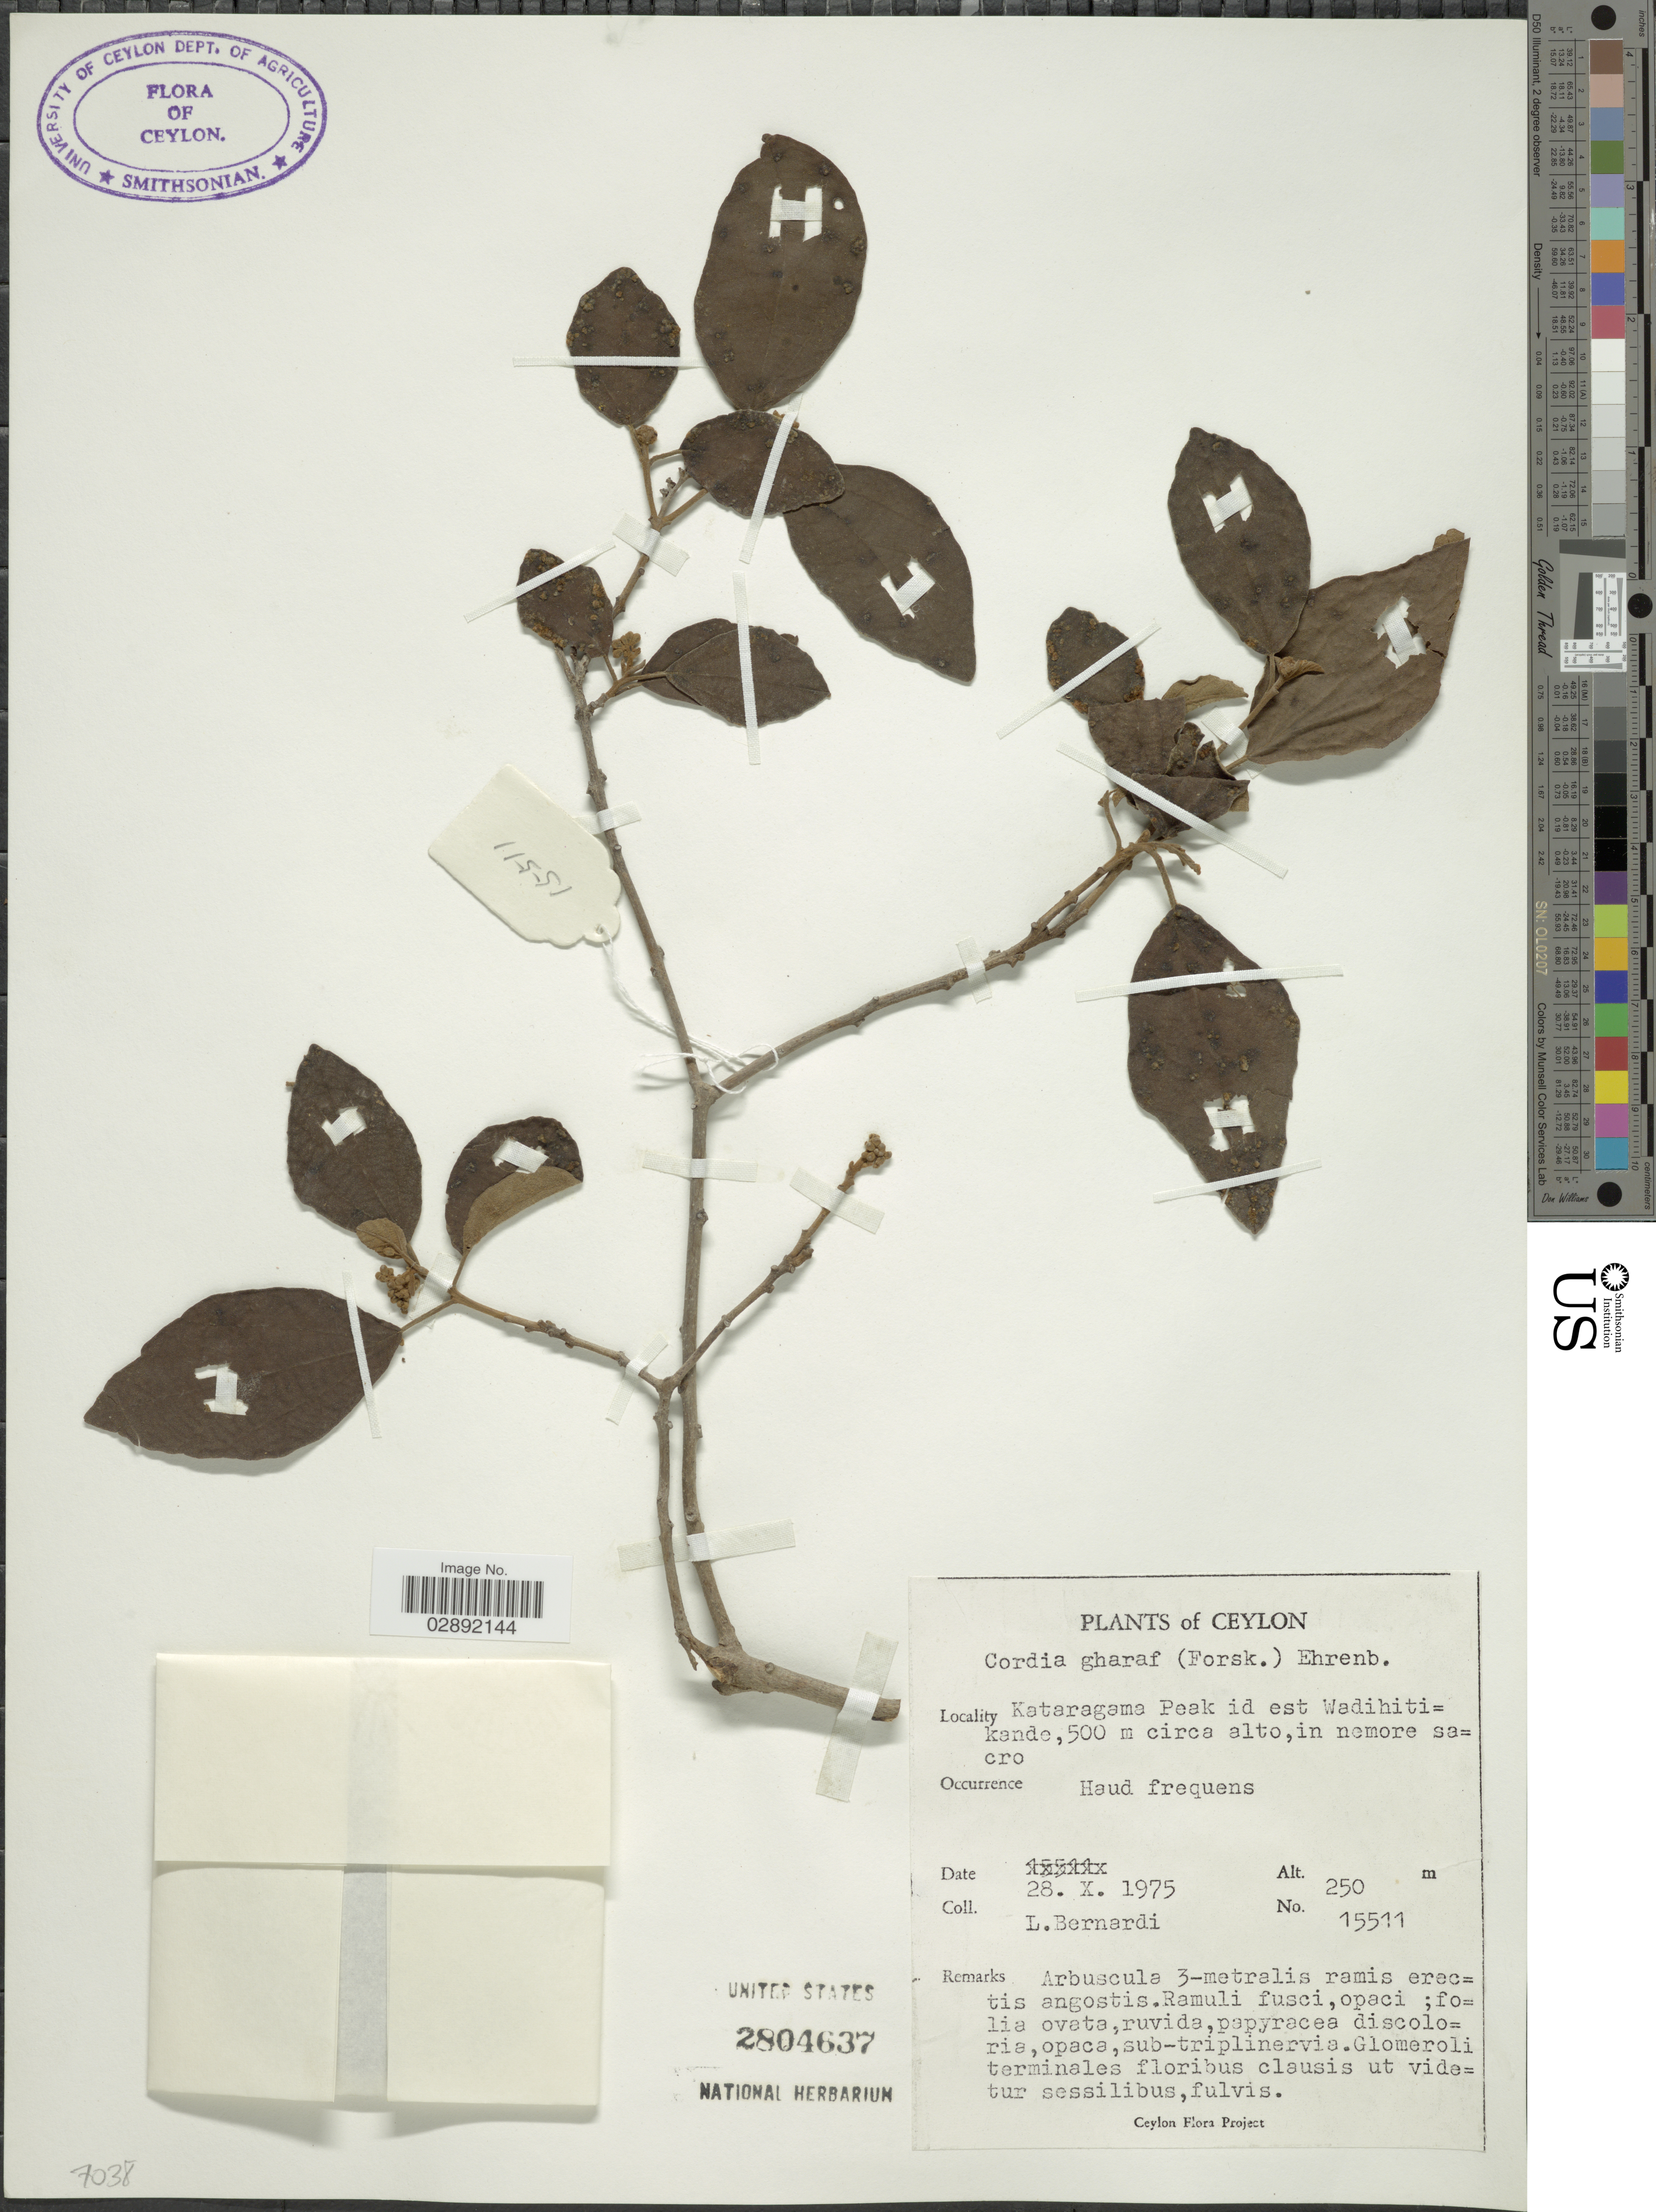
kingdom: Plantae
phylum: Tracheophyta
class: Magnoliopsida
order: Boraginales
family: Cordiaceae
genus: Cordia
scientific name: Cordia gharaf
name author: Ehrenb. ex Asch.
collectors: L. Bernardi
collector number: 15511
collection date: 1975-10-28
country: Sri Lanka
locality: Ceylon. Kataragama Peak id est Wadihitikande, 500 m circa alto, in nemore sacro.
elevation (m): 250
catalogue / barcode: US 2804637